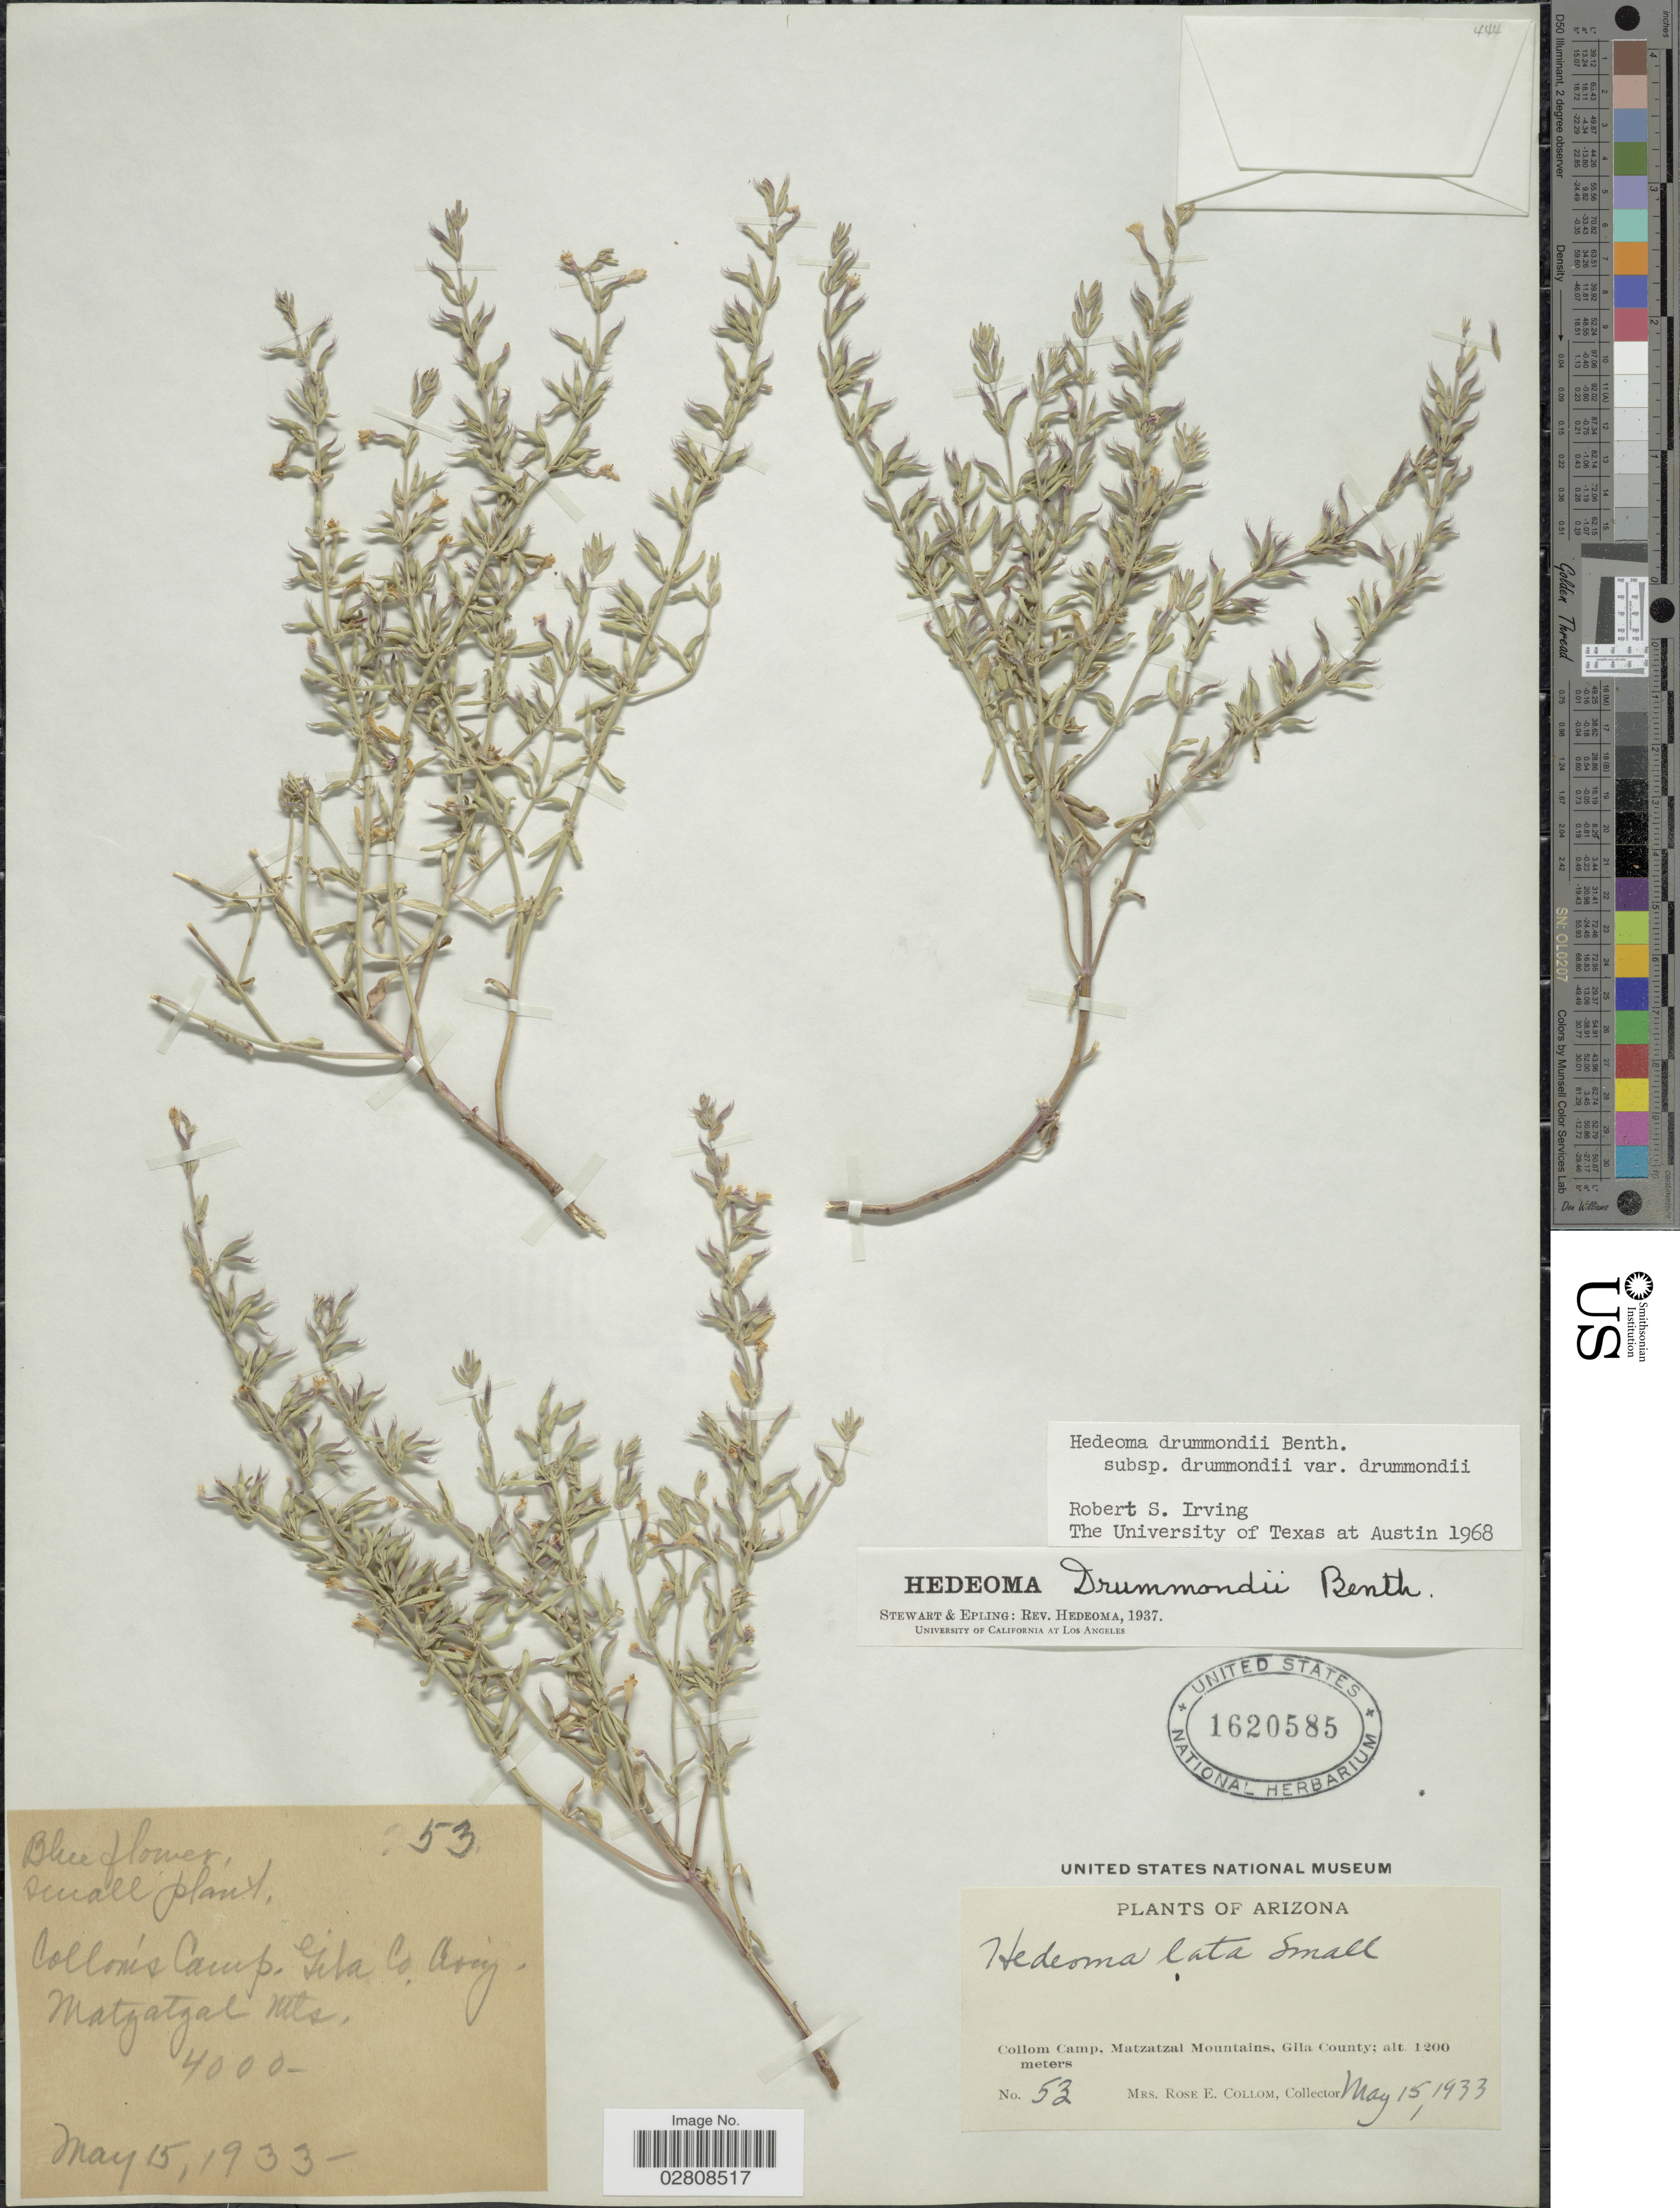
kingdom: Plantae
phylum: Tracheophyta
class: Magnoliopsida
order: Lamiales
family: Lamiaceae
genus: Hedeoma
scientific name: Hedeoma drummondii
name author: Benth.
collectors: R. E. Collom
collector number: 53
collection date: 1933-05-15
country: United States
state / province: Arizona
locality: Collom's Camp, Gila County, Matzatzal Mountains.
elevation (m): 1200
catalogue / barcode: US 1620585